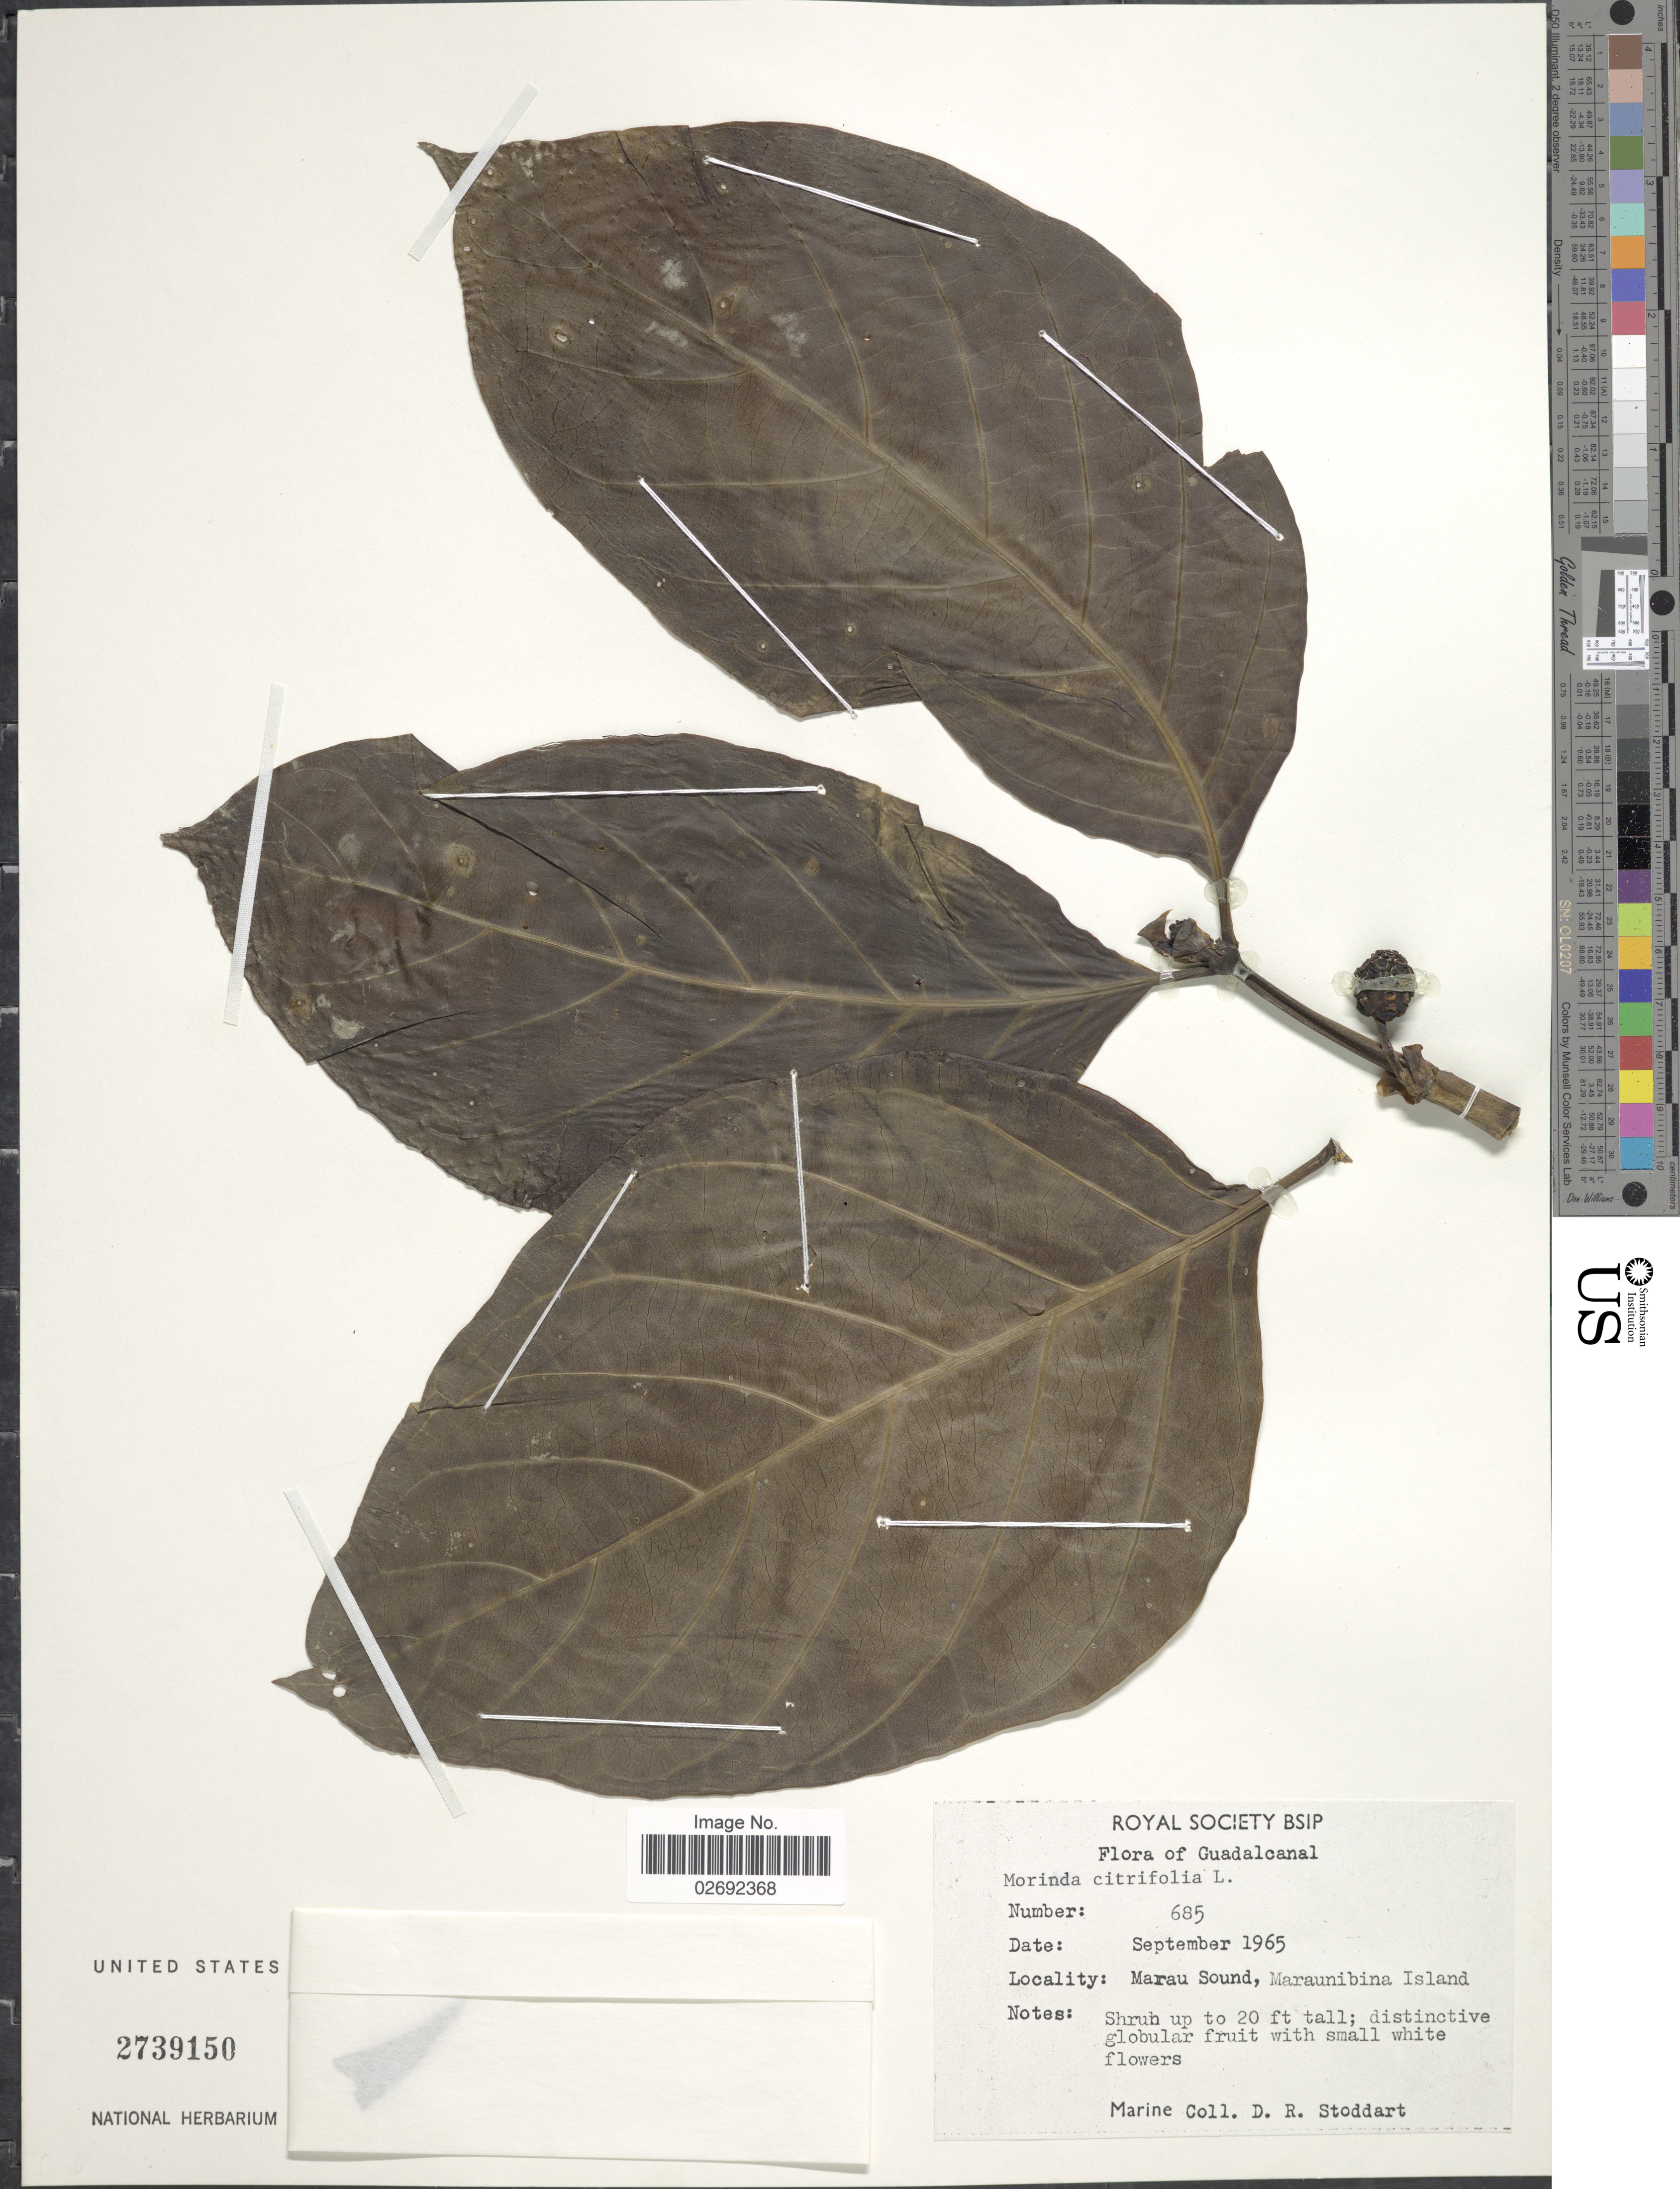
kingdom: Plantae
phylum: Tracheophyta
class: Magnoliopsida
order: Gentianales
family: Rubiaceae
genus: Guettarda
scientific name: Guettarda speciosa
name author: L.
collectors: D. R. Stoddart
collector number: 685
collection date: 1965-09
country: Solomon Islands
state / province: Solomon Islands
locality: Guadalcanal. Marau Sound, Maraunibina Island.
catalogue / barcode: US 2739150